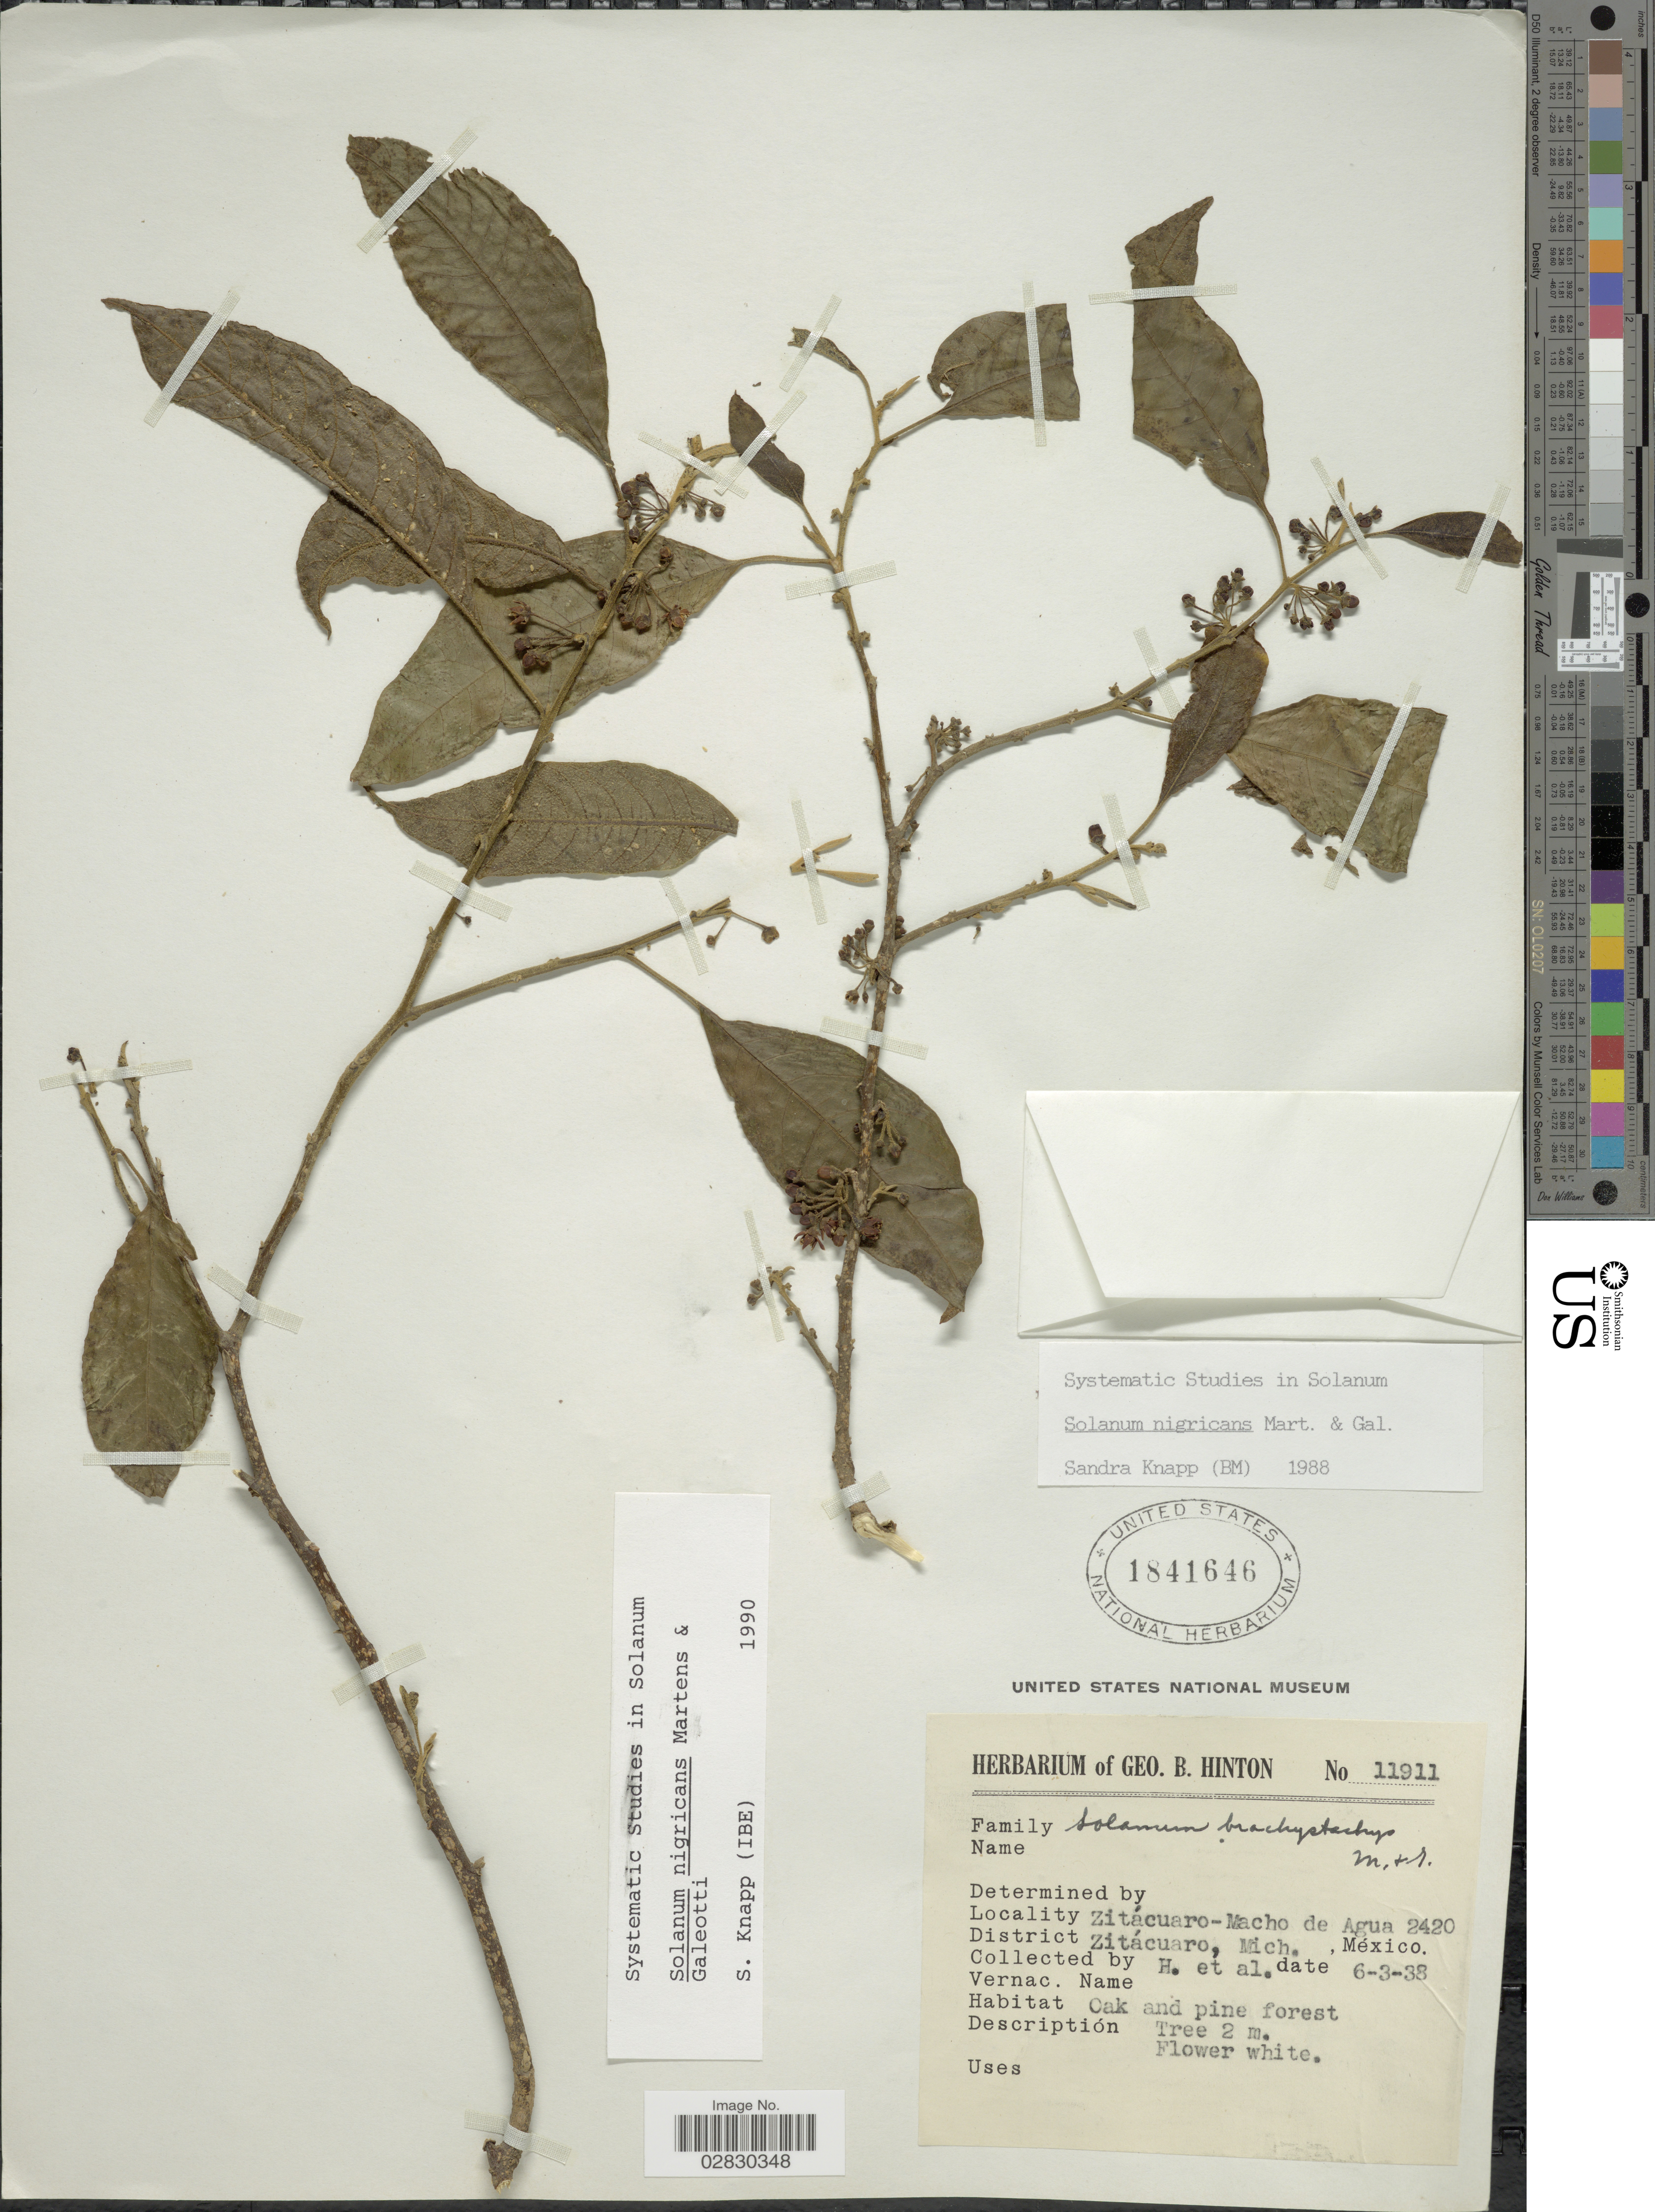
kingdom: Plantae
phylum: Tracheophyta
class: Magnoliopsida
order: Solanales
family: Solanaceae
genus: Solanum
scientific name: Solanum nigricans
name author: M. Martens & Galeotti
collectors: G. B. Hinton & et al.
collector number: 11911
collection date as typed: Transcribed d/m/y: 6/3/38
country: Mexico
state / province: Michoacán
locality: Zitácuaro-Macho de Agua. District Zitácuaro.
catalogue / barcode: US 1841646